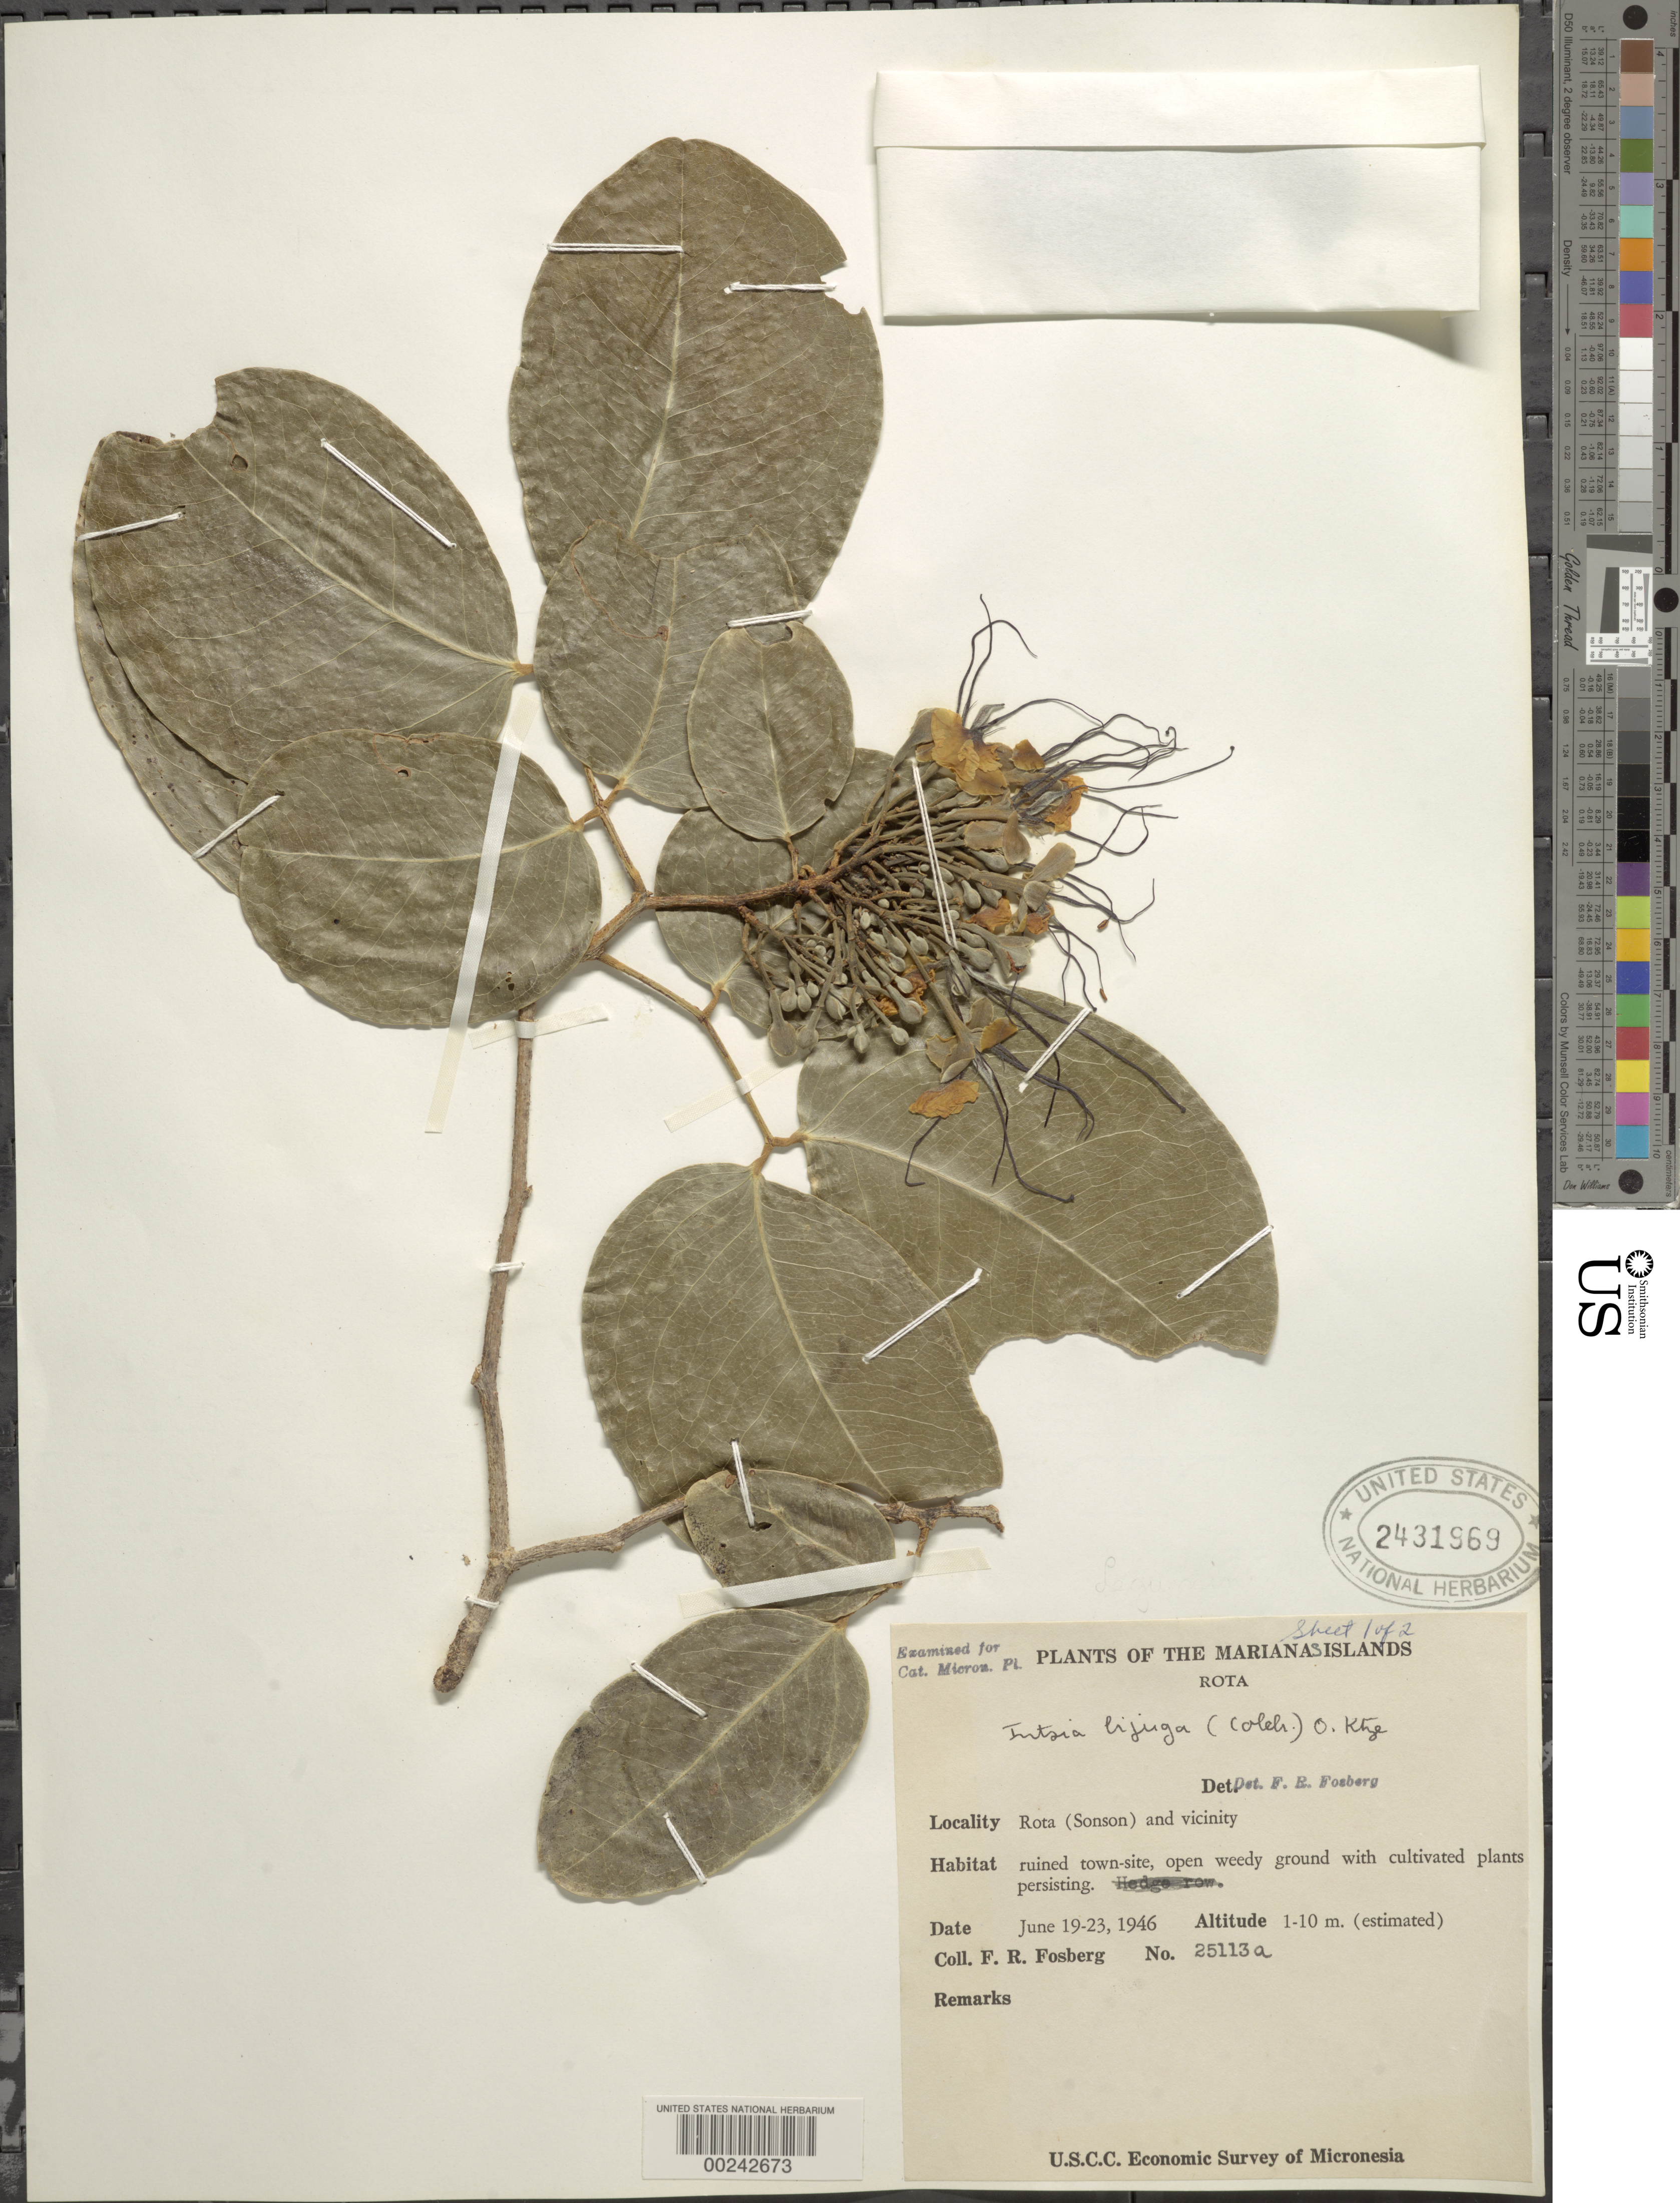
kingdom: Plantae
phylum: Tracheophyta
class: Magnoliopsida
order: Fabales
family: Fabaceae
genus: Intsia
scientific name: Intsia bijuga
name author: (Colebr.) Kuntze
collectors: F. R. Fosberg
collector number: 25113a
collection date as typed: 19 Jun 1946 to 23 Jun 1946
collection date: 1946-06-19/1946-06-23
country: Northern Mariana Islands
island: Rota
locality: Rota (sonson) and vicinity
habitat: Ruined town-site, open weedy ground with cultivated plants persisting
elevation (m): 1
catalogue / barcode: US 2431969